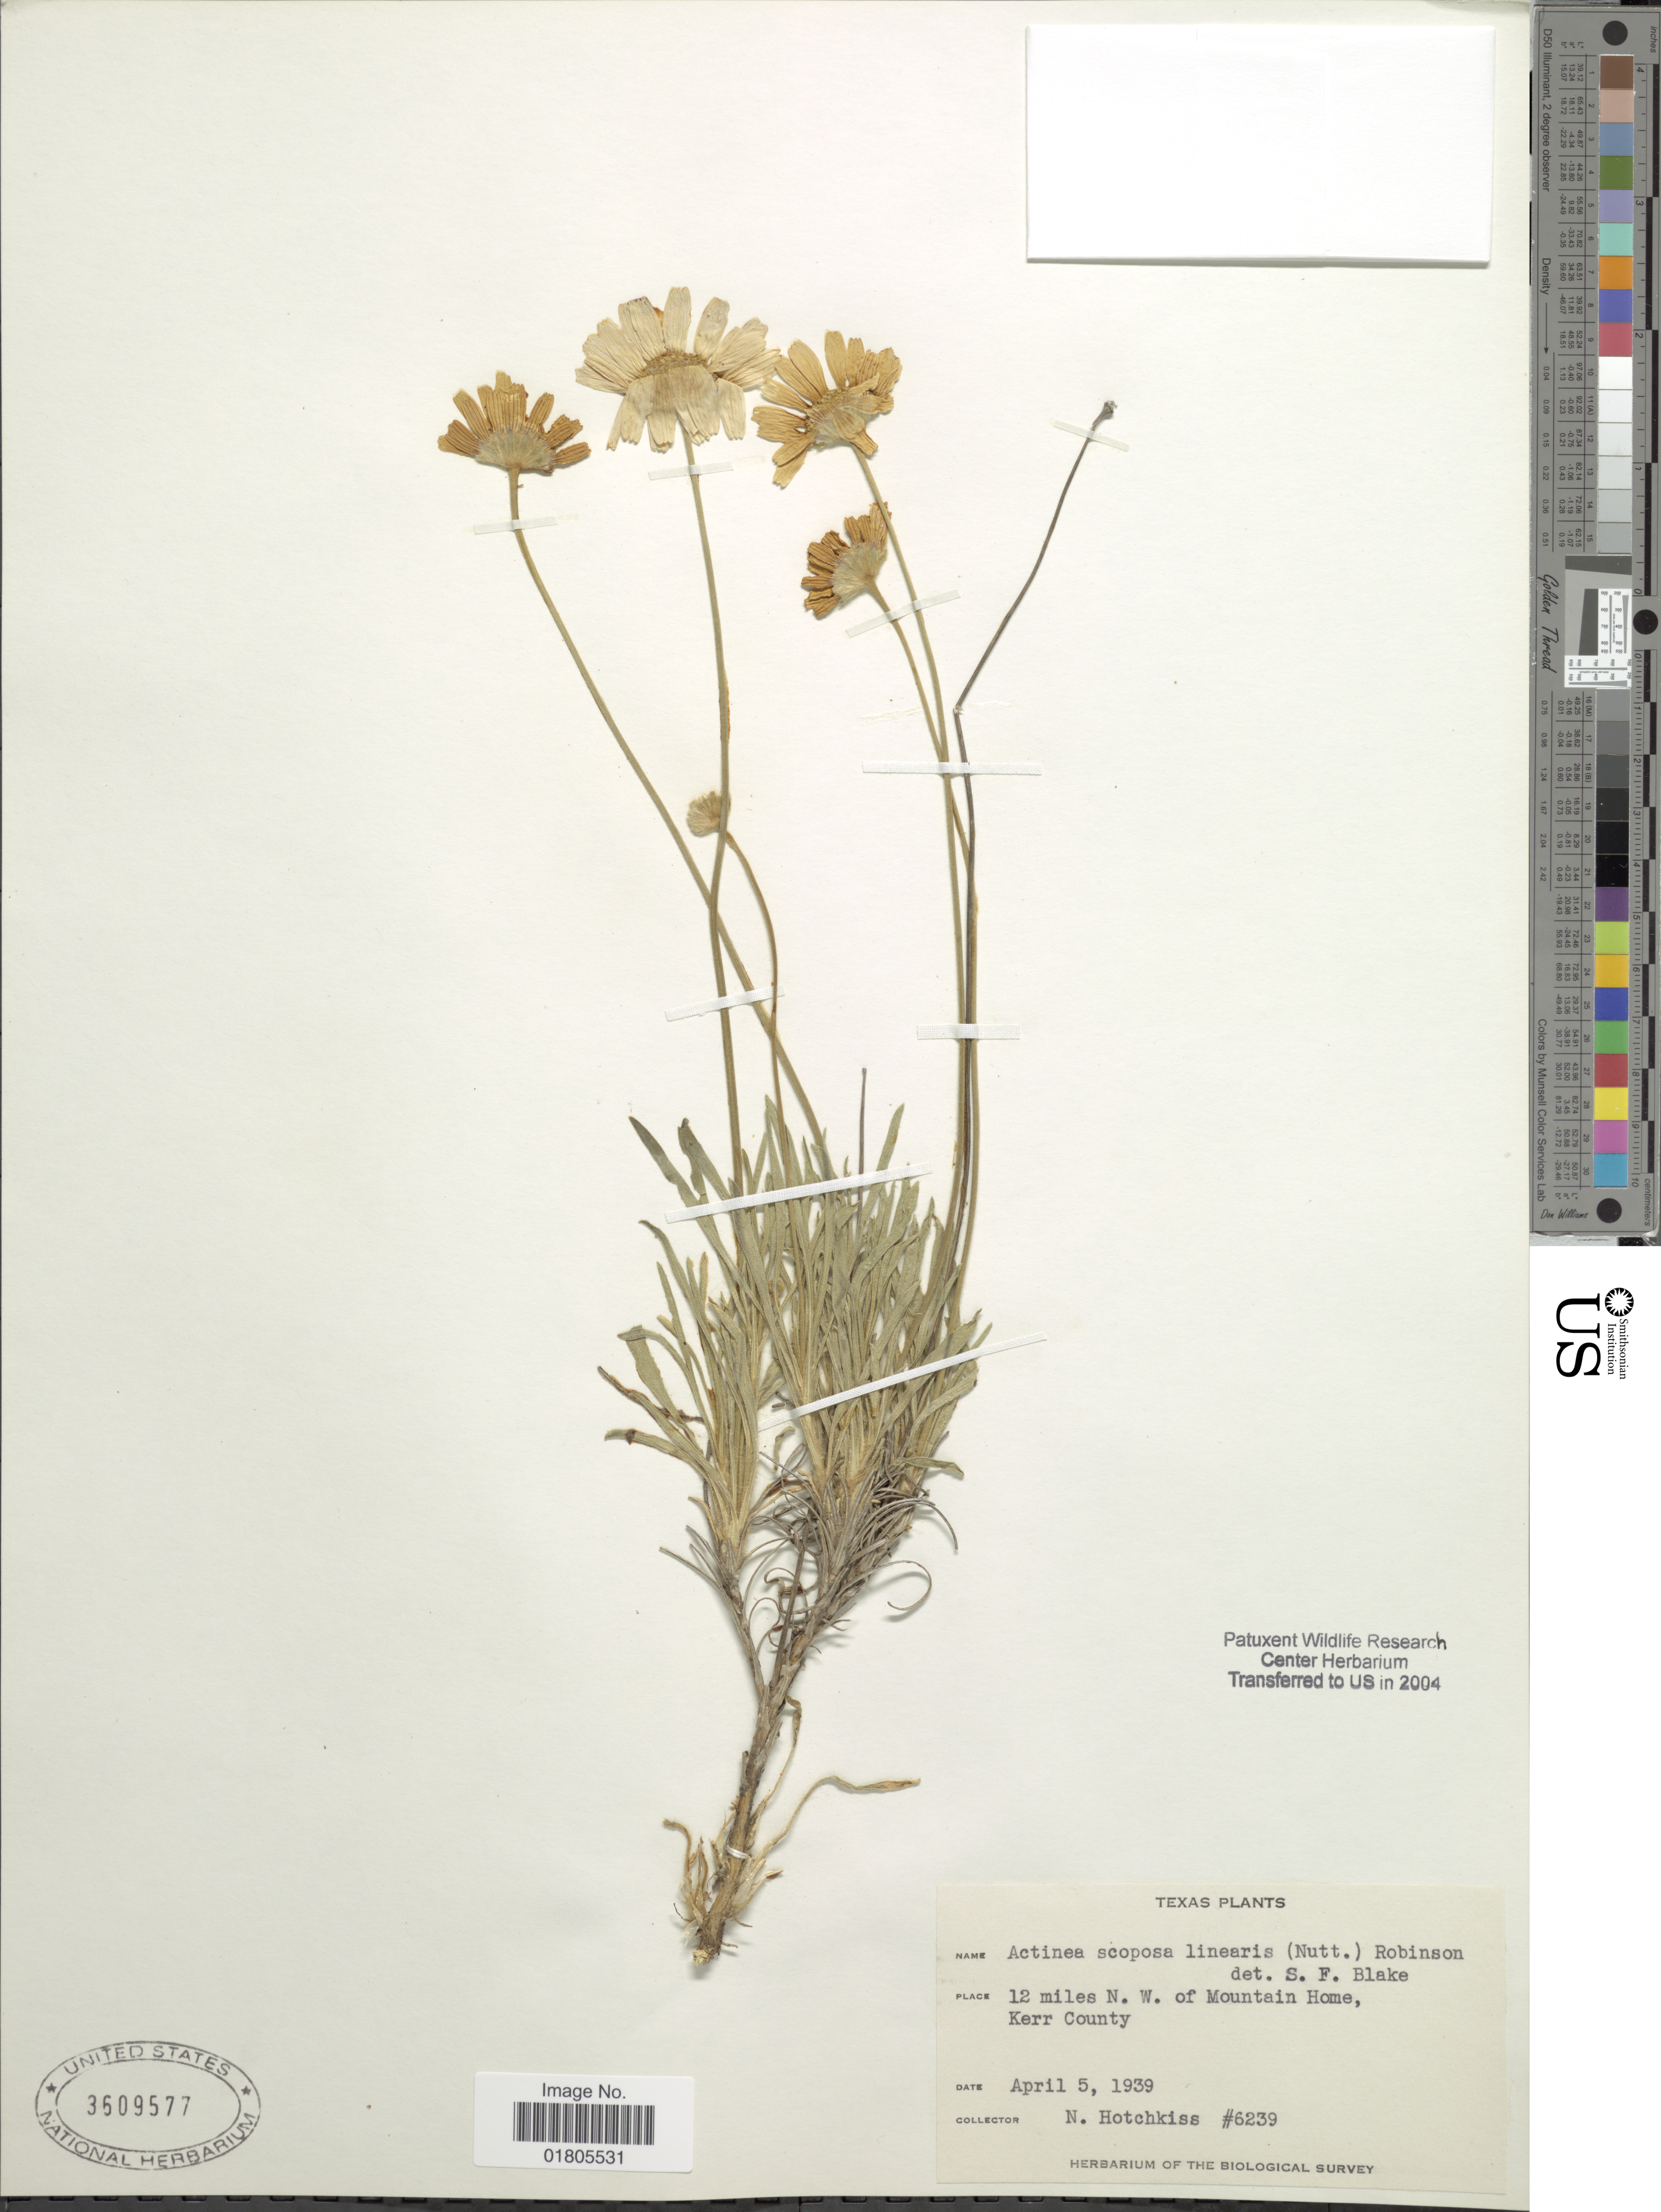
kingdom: Plantae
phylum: Tracheophyta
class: Magnoliopsida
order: Asterales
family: Asteraceae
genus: Actinea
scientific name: Actinea scaposa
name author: (DC.) Kuntze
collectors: N. Hotchkiss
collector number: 6239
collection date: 1939-04-05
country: United States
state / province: Texas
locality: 12 miles N.W. of Mountain Home, Kerr County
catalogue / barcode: US 3609577